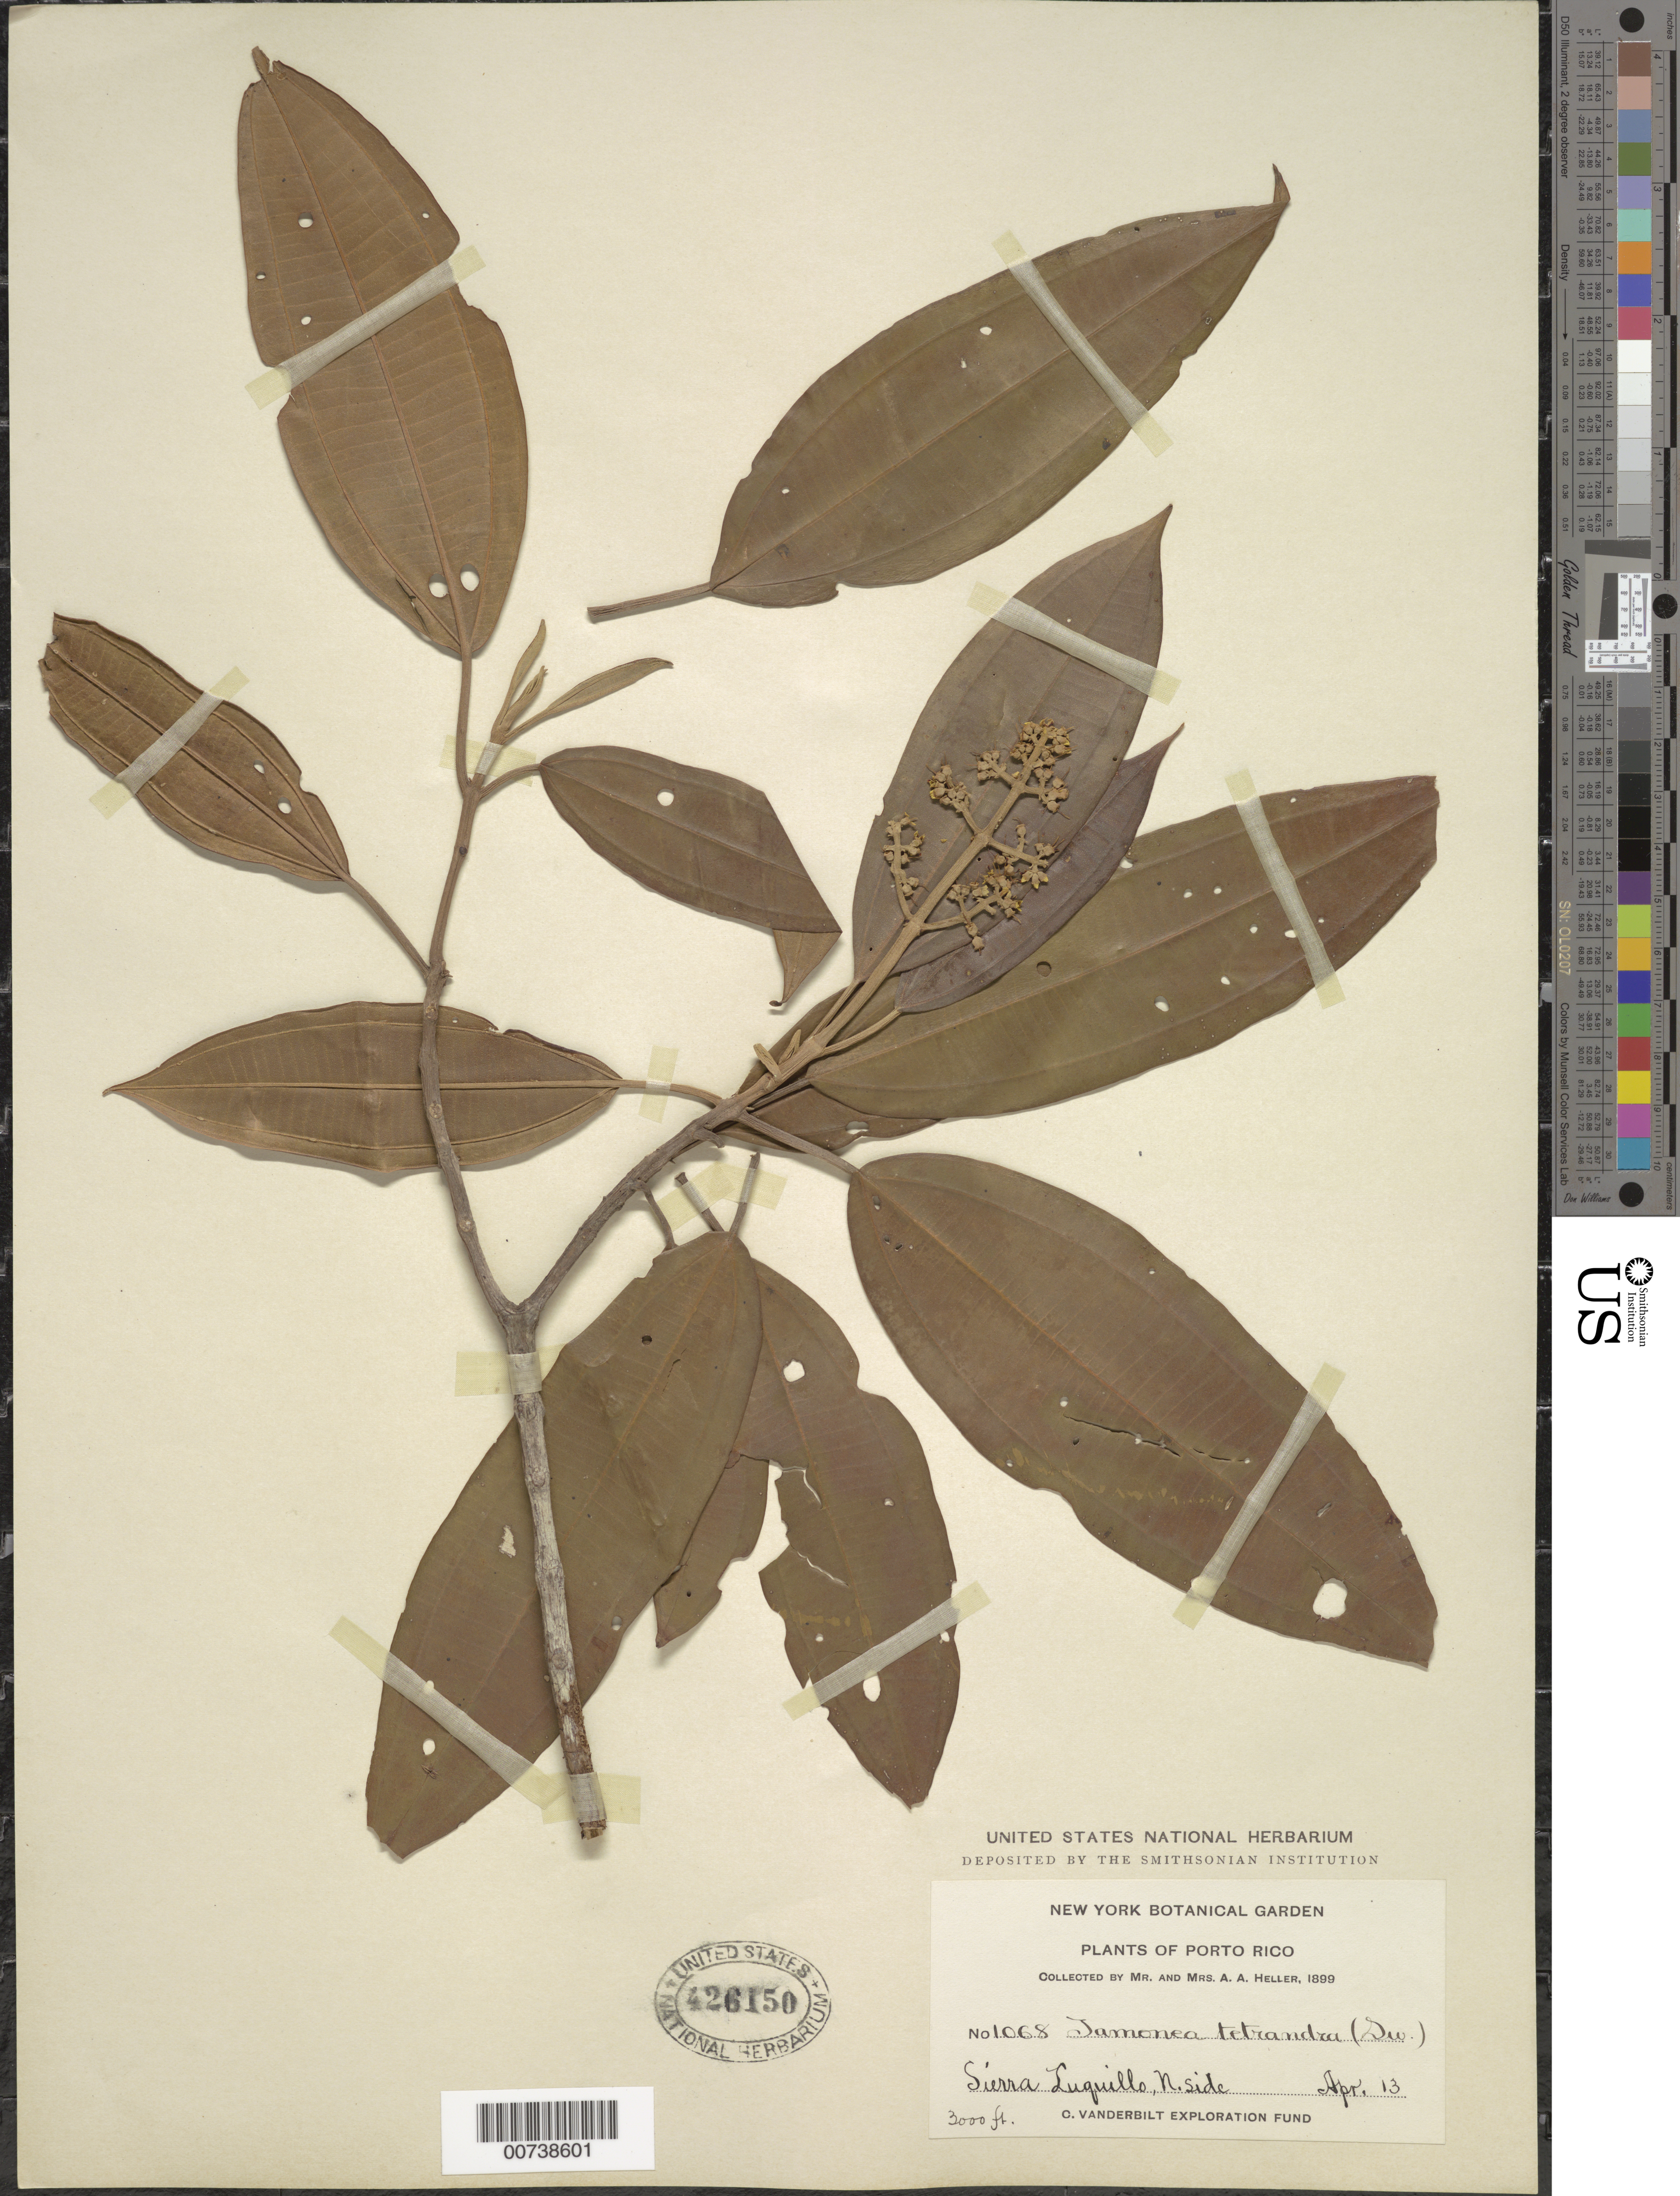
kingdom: Plantae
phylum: Tracheophyta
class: Magnoliopsida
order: Myrtales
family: Melastomataceae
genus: Miconia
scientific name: Miconia tetrandra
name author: (Sw.) D. Don ex G. Don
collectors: A. A. Heller & E. G. Heller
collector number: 1068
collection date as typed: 13 Apr 1899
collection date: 1899-04-13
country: Puerto Rico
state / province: Luquillo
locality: Sierra de Luquillo, North side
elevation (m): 914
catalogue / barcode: US 426150